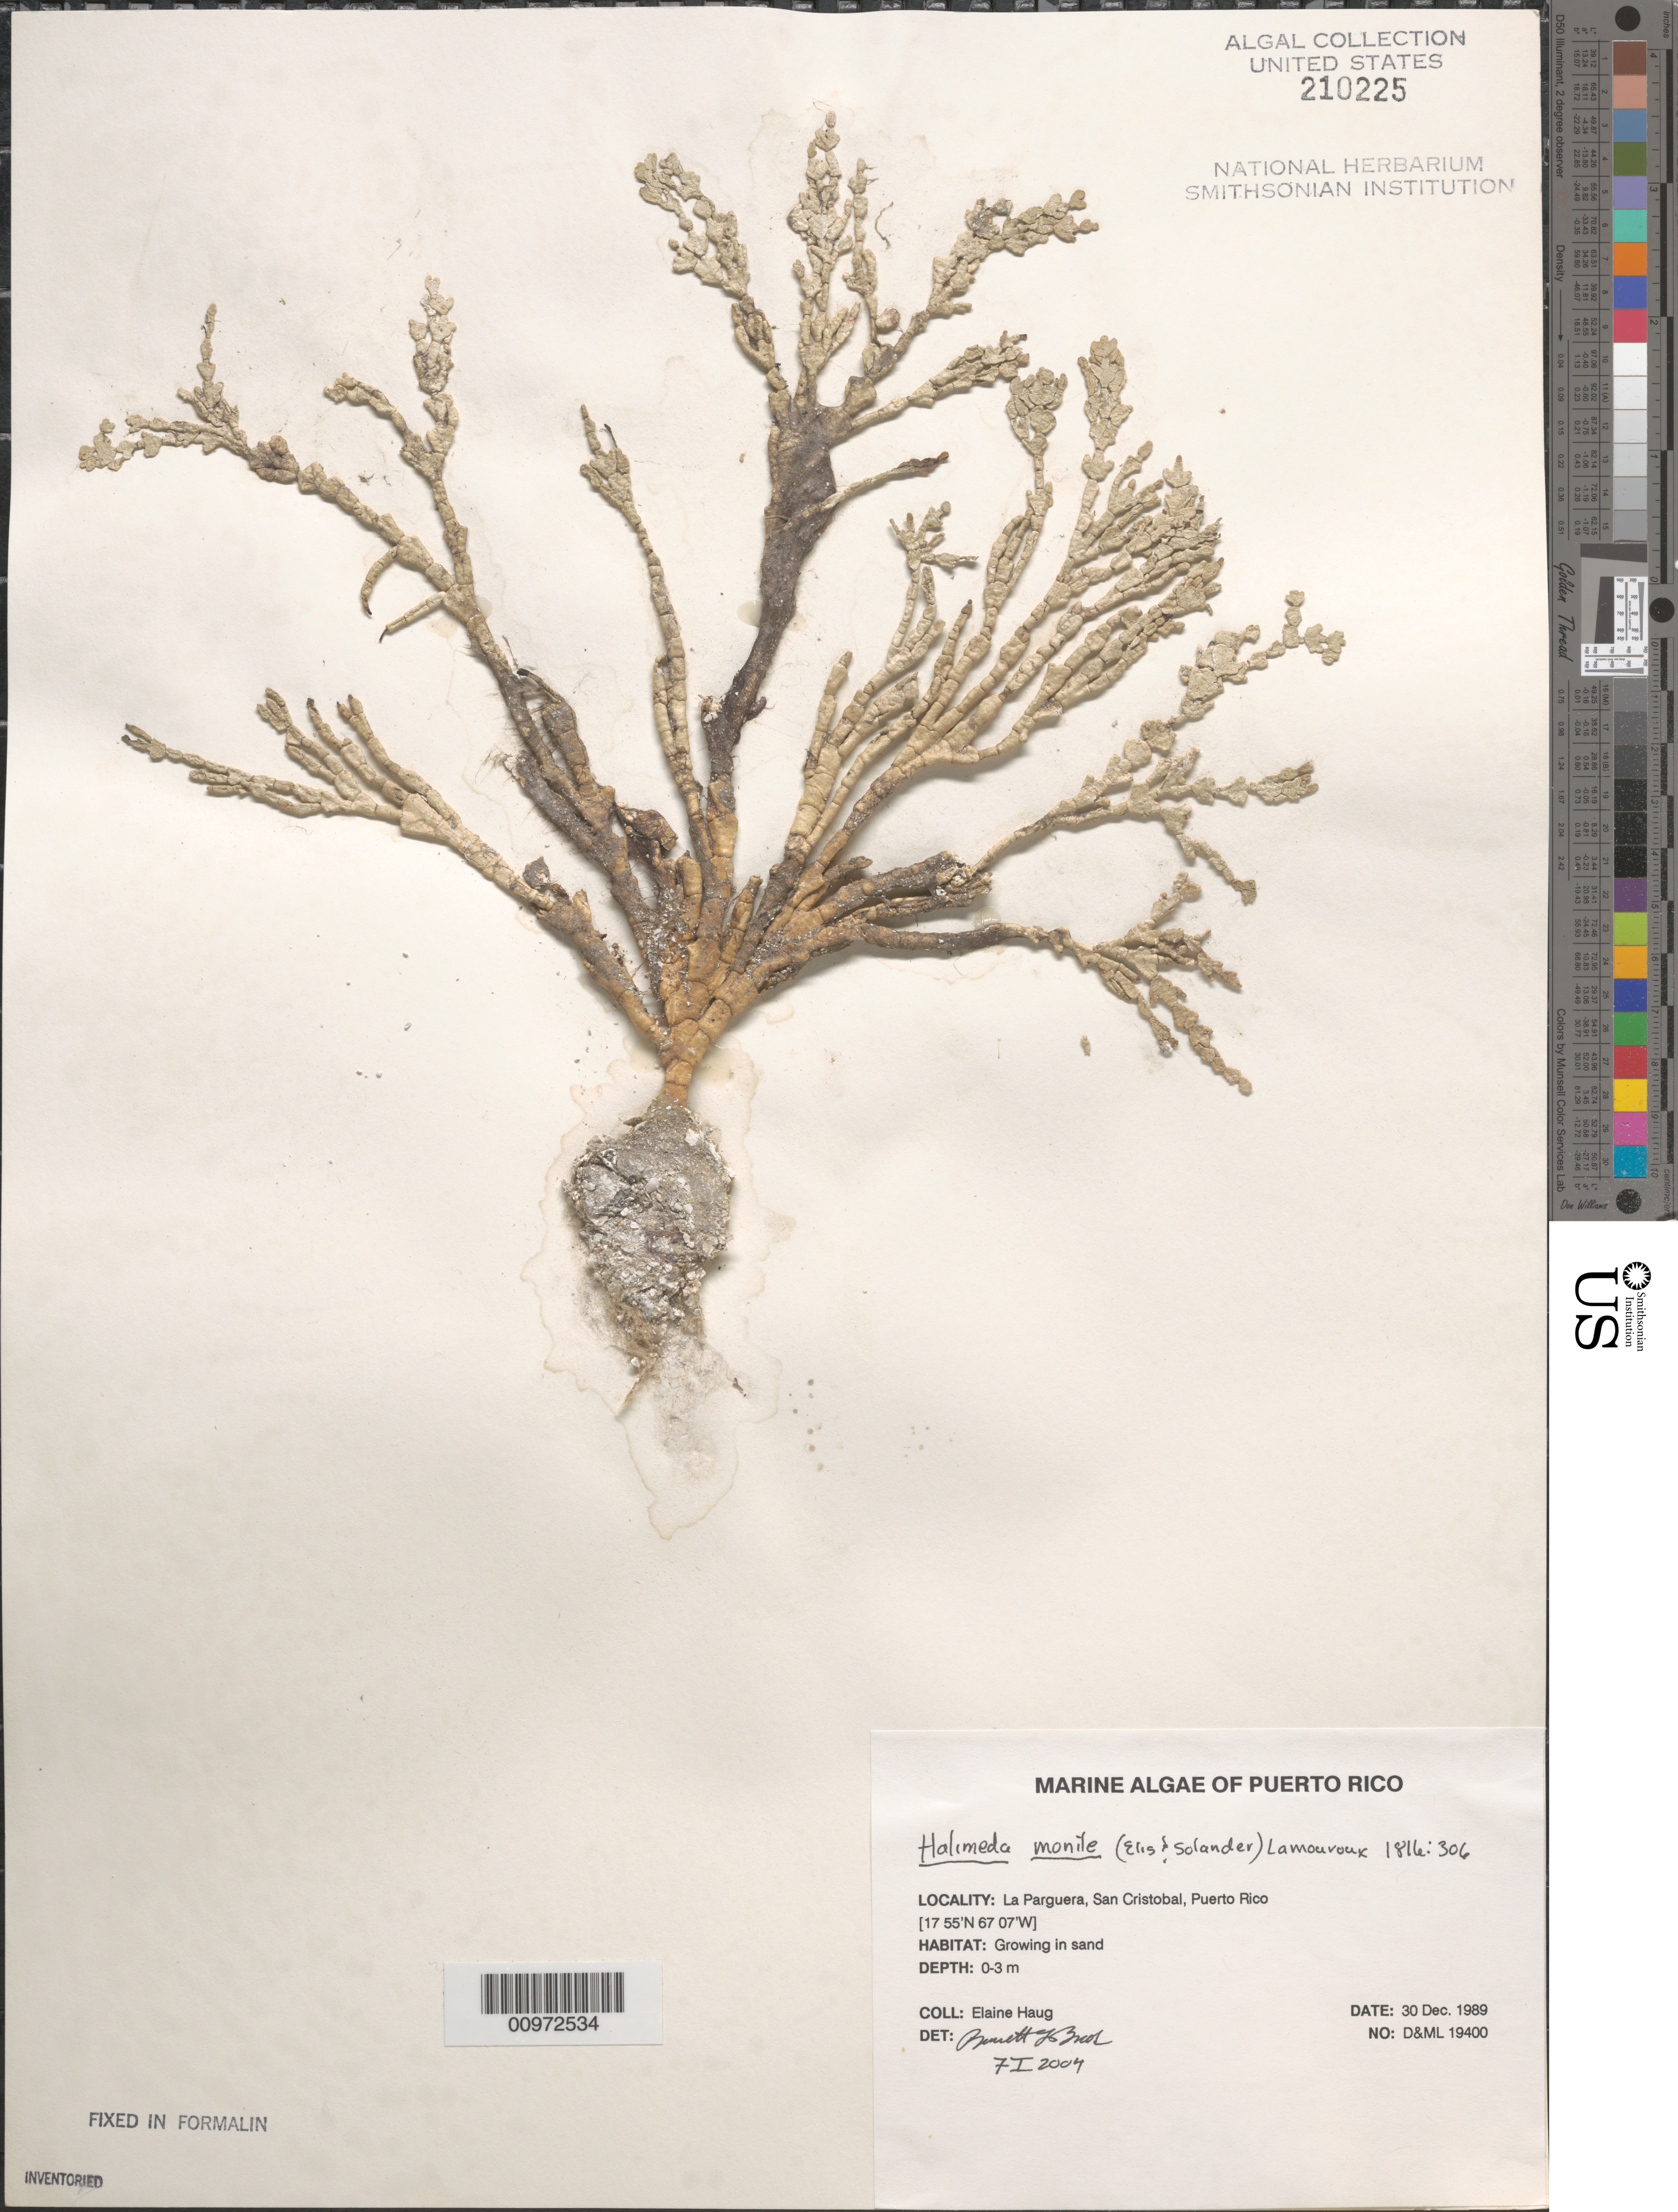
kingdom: Plantae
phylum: Chlorophyta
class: Ulvophyceae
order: Bryopsidales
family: Halimedaceae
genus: Halimeda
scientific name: Halimeda monile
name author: (J. Ellis & Sol.) J.V.Lamouroux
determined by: Brooks, B. L., (BOT), Smithsonian Institution - National Museum of Natural History (UNITED STATES)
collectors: E. Haug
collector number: D&ML 19400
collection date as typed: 30 Dec 1989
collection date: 1989-12-30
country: Puerto Rico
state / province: Lajas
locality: La Parguera, San Cristobal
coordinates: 17 55'N, 67 07'W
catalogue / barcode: US 210225